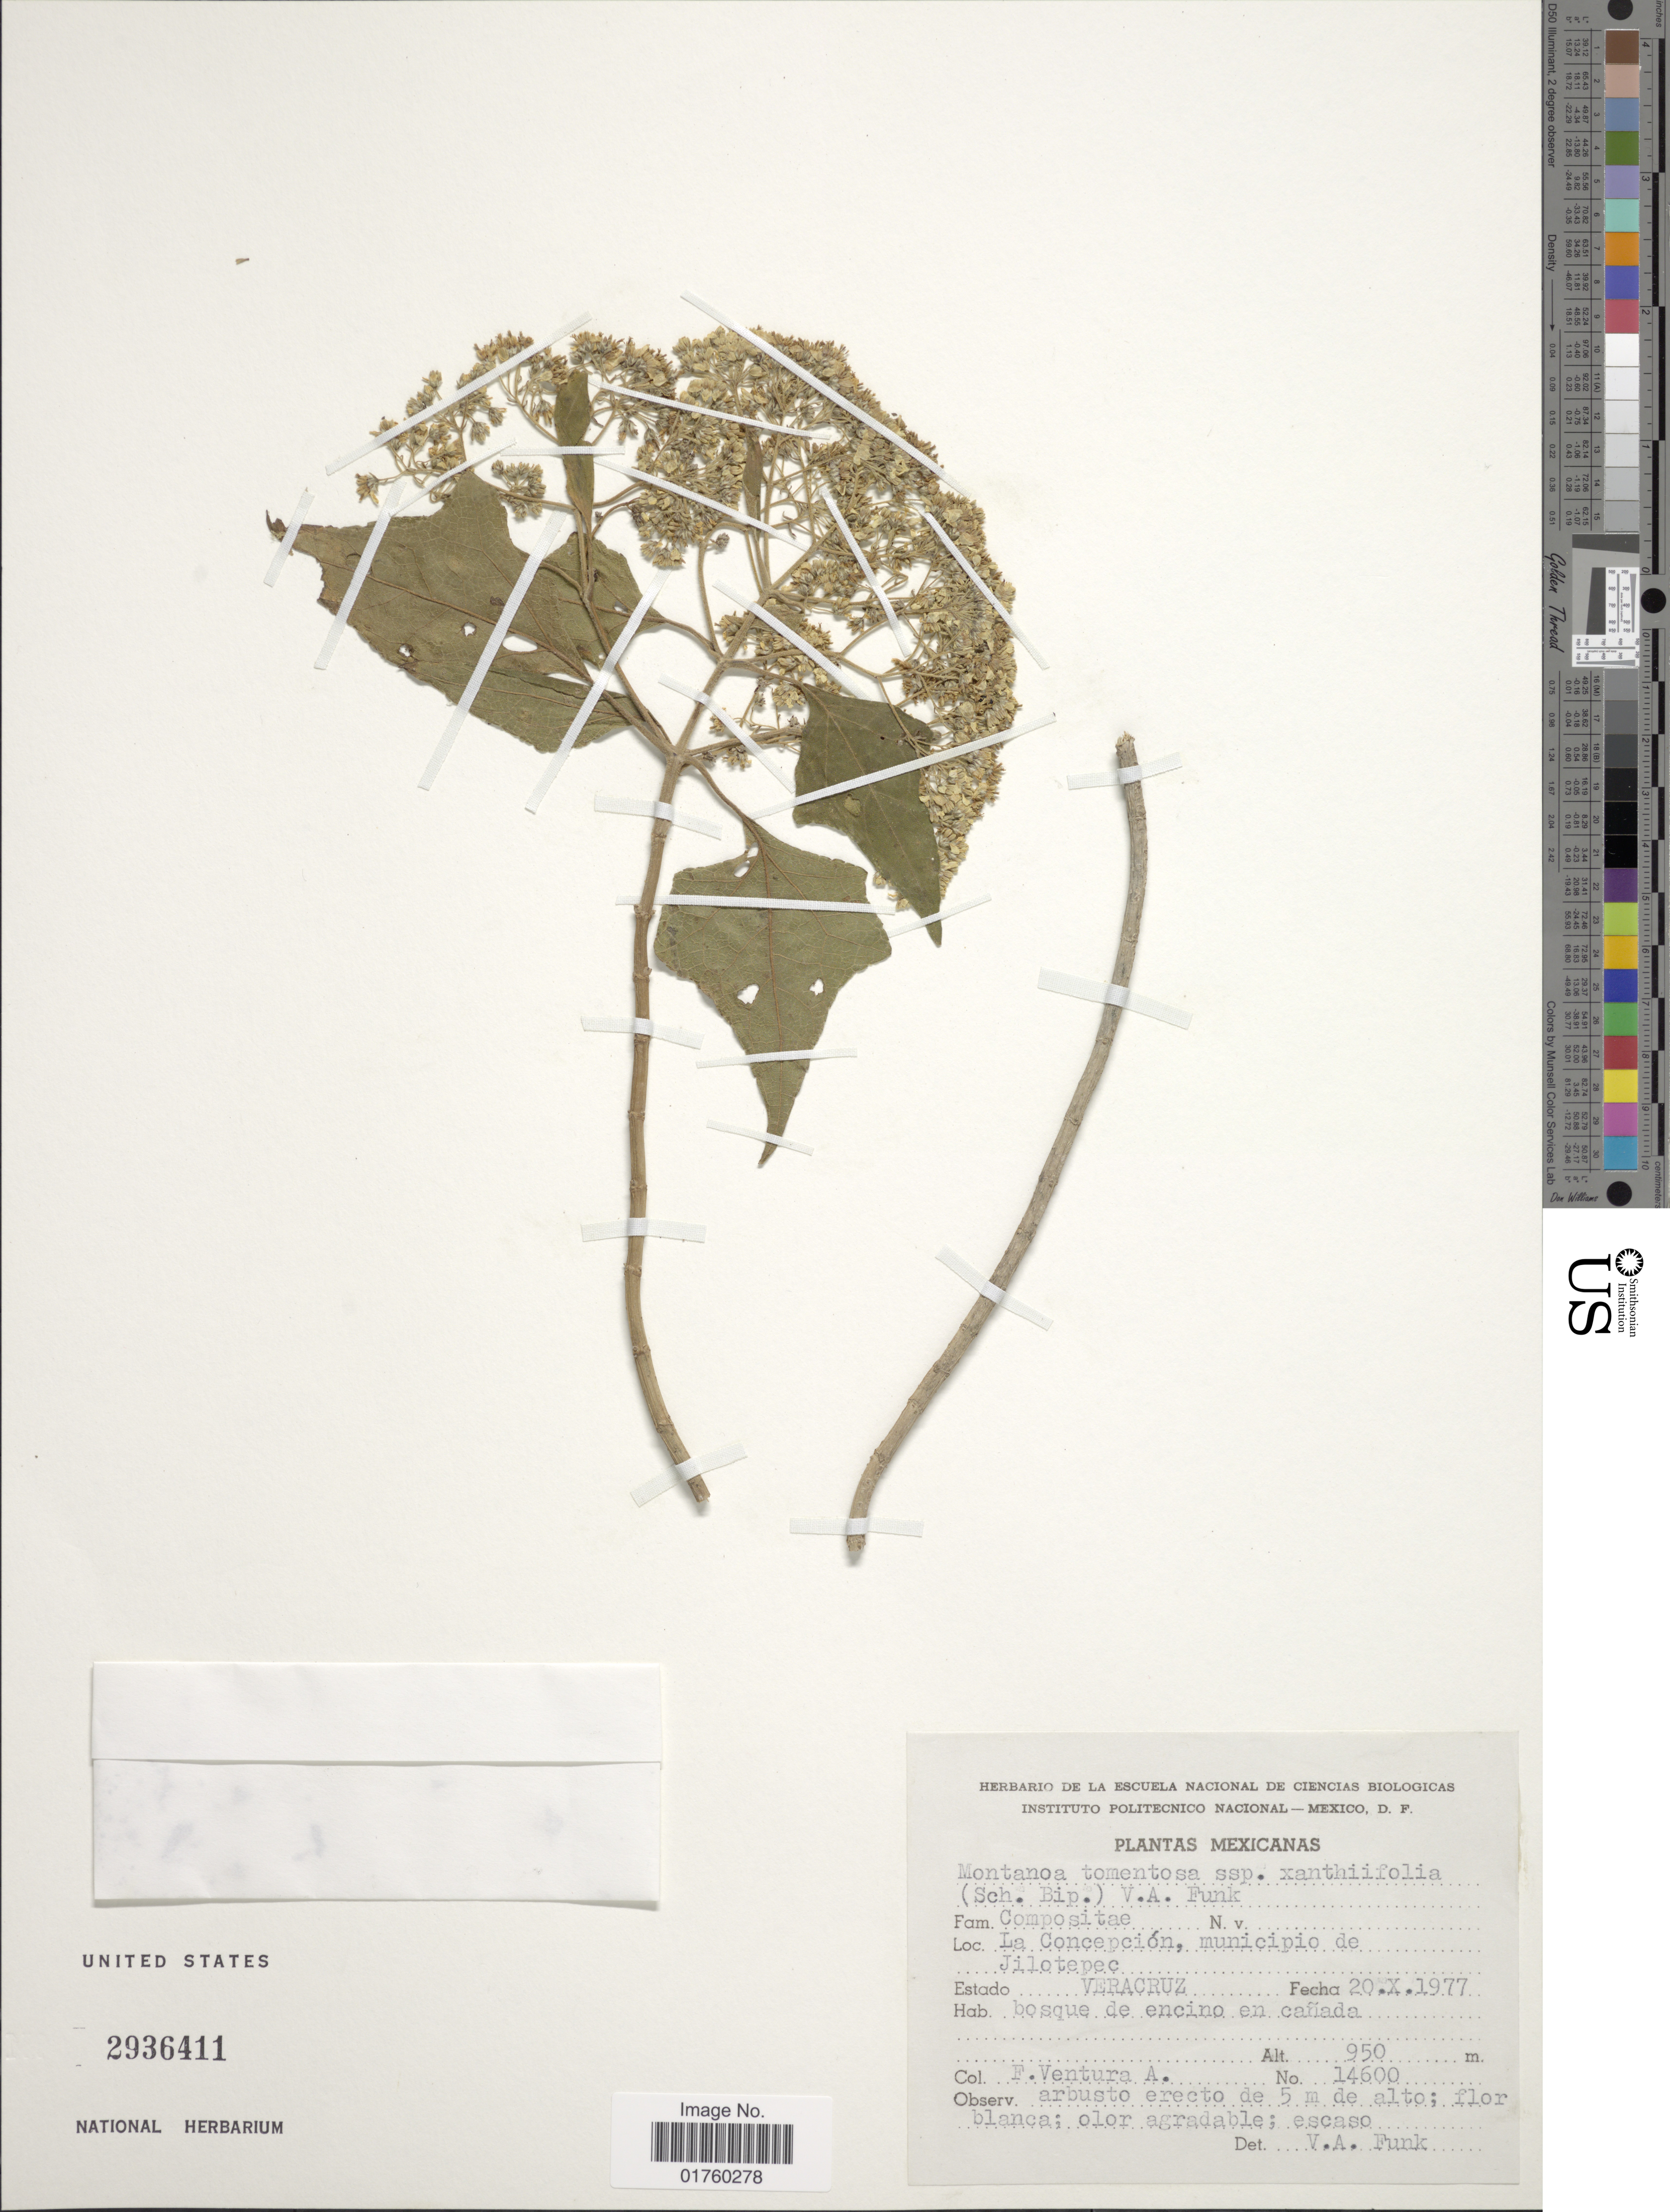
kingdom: Plantae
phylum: Tracheophyta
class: Magnoliopsida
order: Asterales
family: Asteraceae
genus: Montanoa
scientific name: Montanoa tomentosa subsp. xanthiifolia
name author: (Sch. Bip. in C. Koch) V.A. Funk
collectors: F. Ventura A.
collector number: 14600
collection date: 1977-10-20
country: Mexico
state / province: Veracruz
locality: La Concepcion, municipio de Jilotepec.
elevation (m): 950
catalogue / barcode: US 2936411